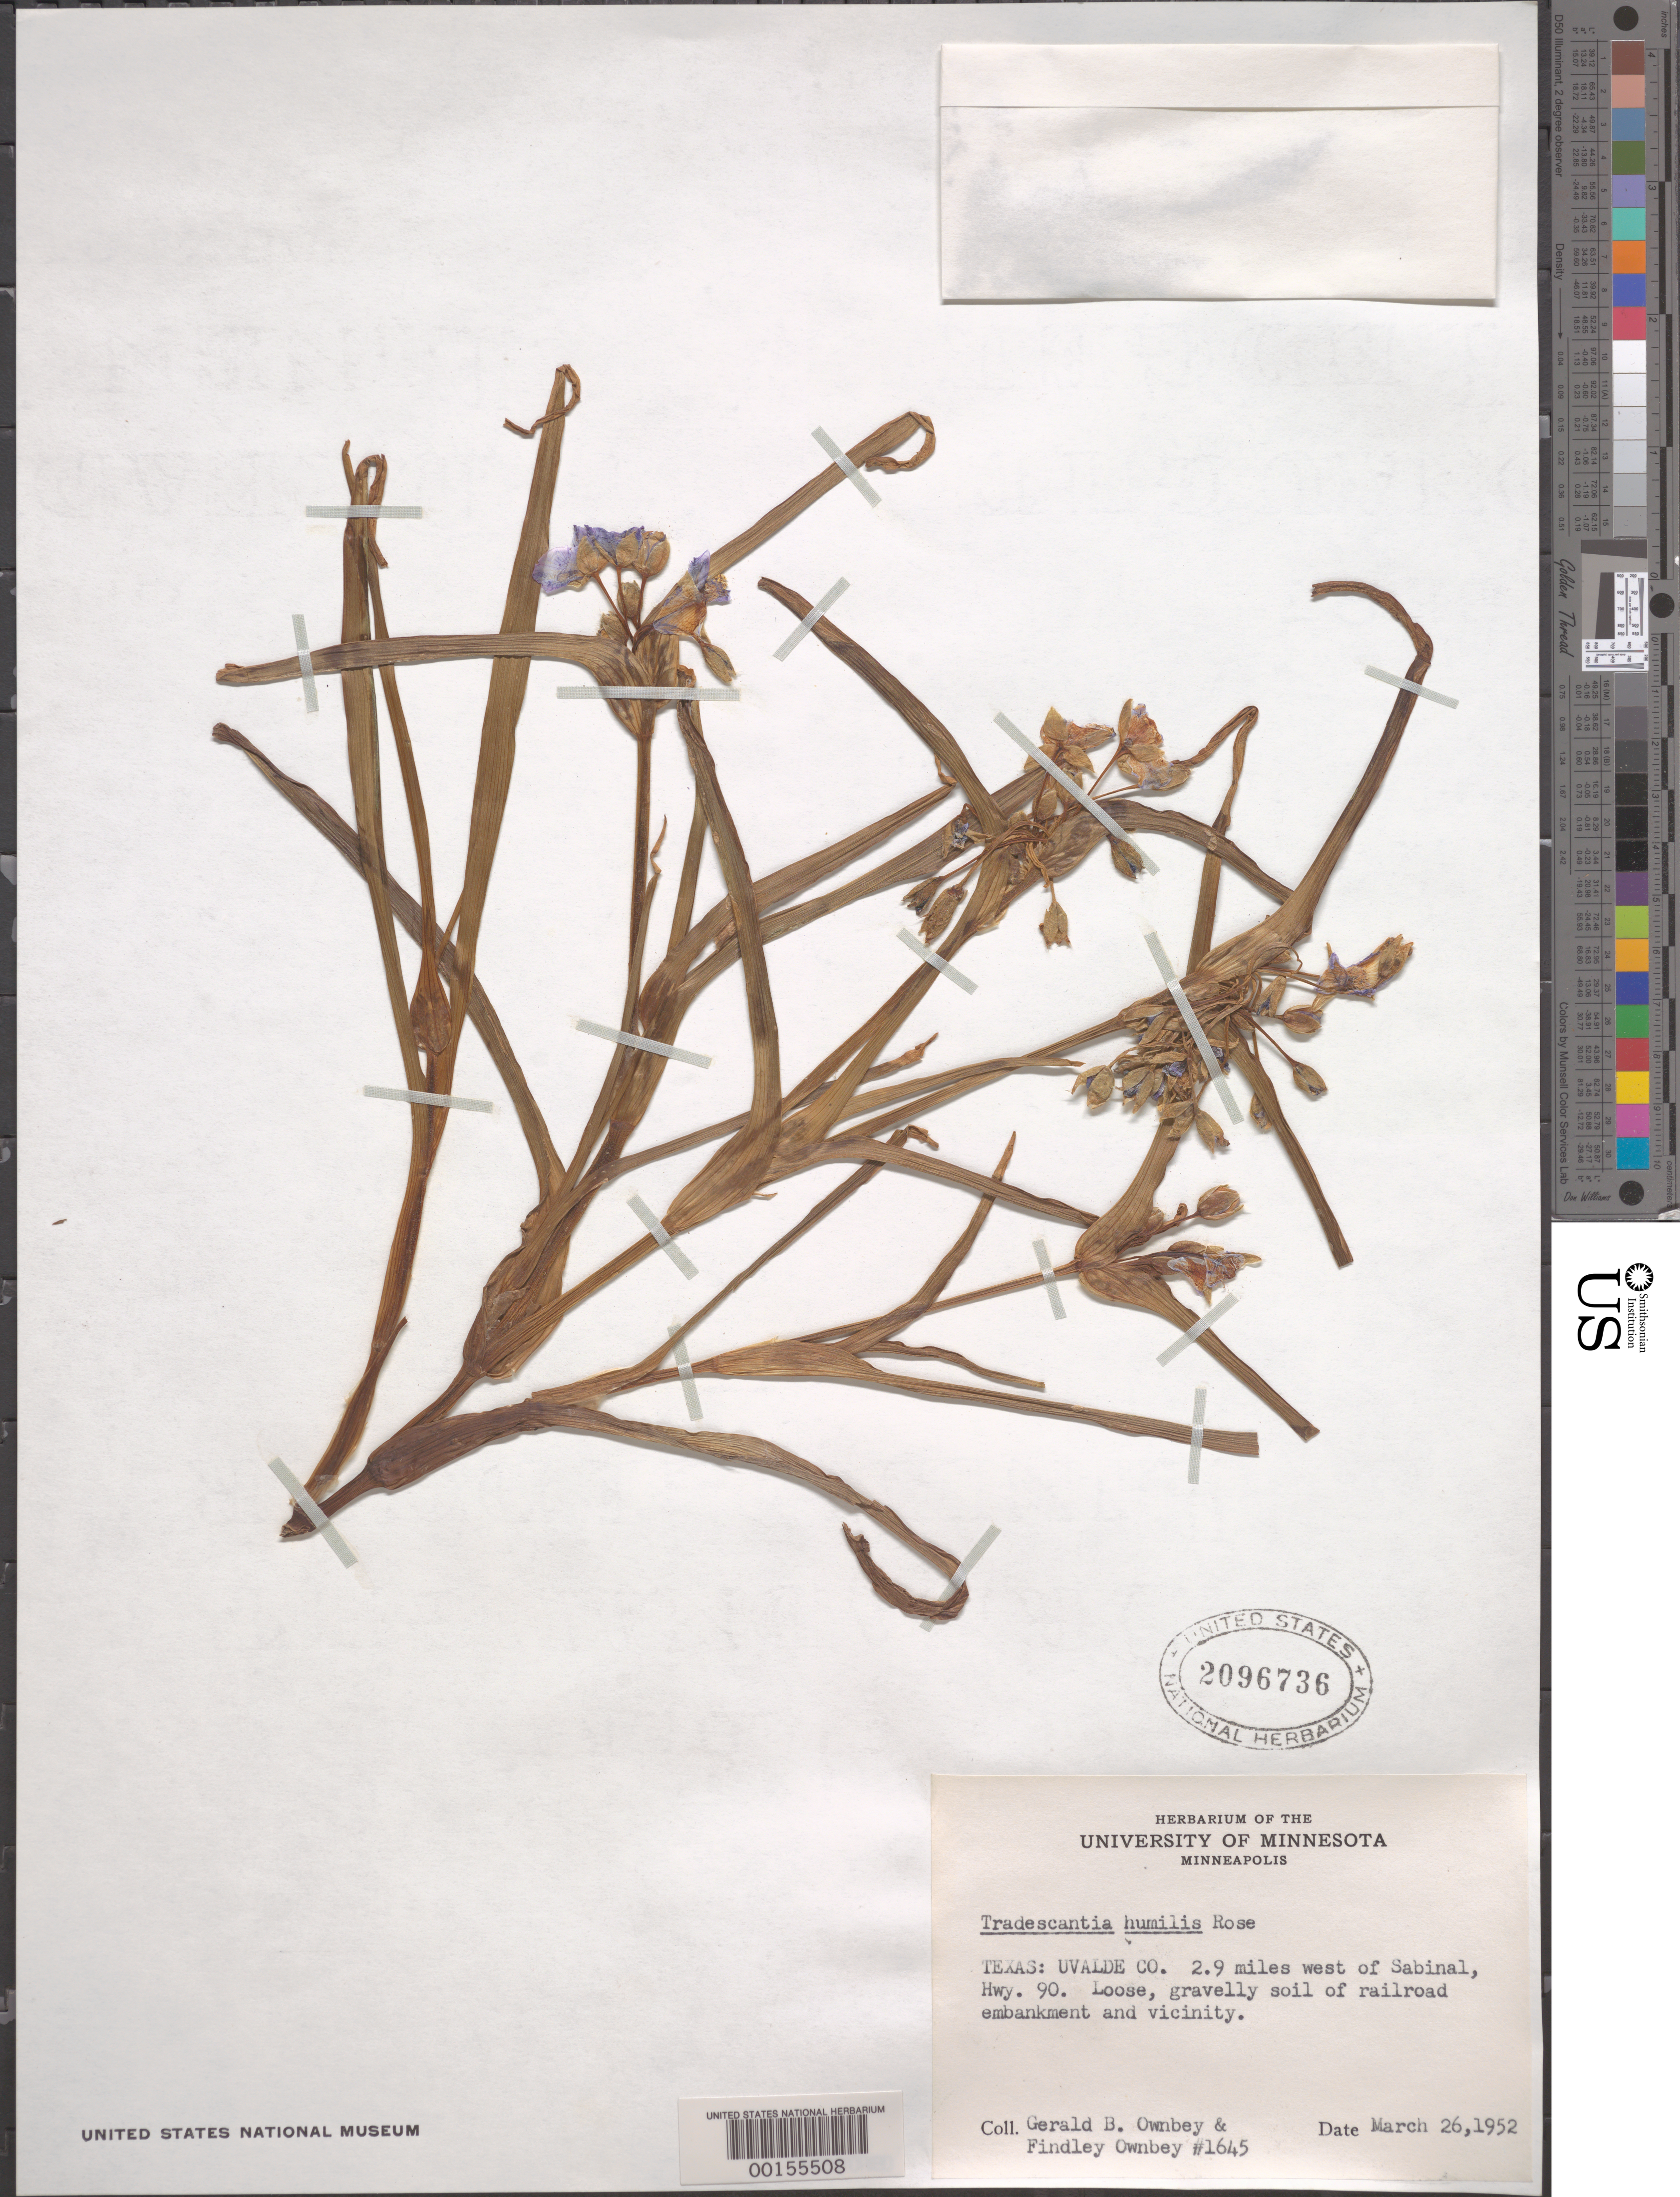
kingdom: Plantae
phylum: Tracheophyta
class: Liliopsida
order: Commelinales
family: Commelinaceae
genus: Tradescantia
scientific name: Tradescantia humilis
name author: Rose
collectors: G. B. Ownbey & F. Ownbey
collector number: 1645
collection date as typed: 26 Mar 1952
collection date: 1952-03-26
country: United States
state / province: Texas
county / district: Uvalde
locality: W of sabinal, hwy 90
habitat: Loose, gravelly soil of railroad embankment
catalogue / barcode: US 2096736